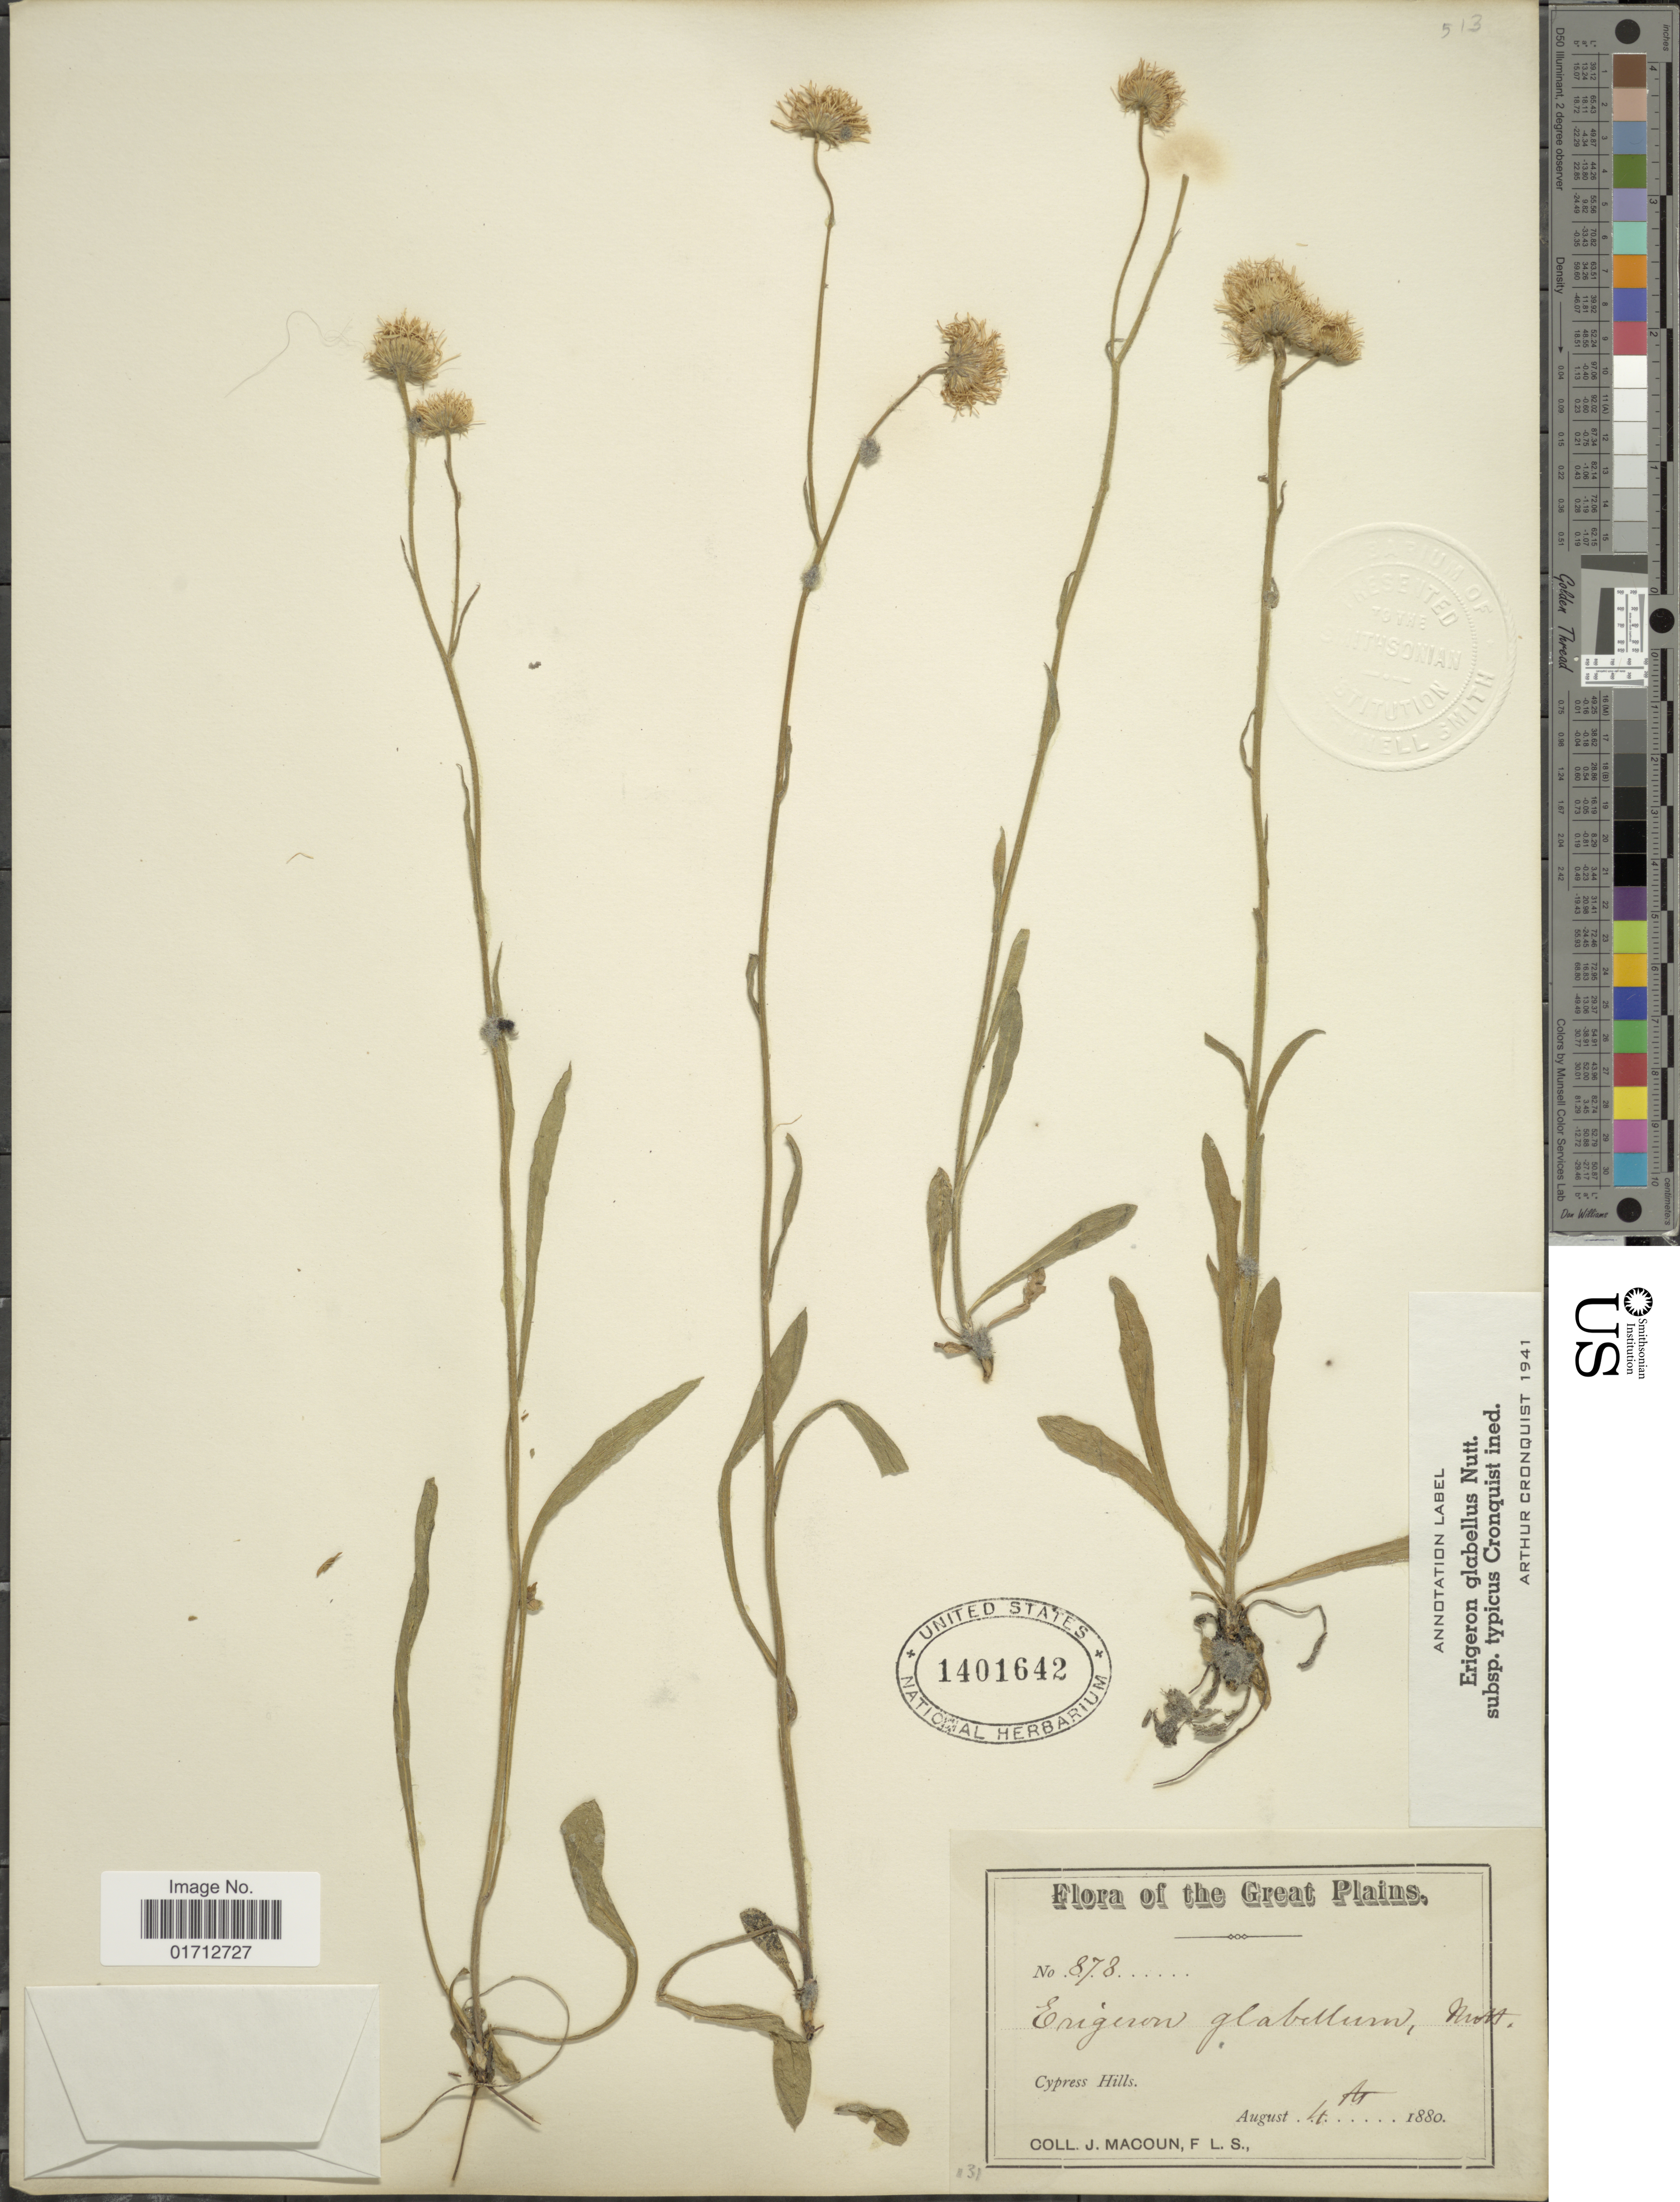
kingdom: Plantae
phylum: Tracheophyta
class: Magnoliopsida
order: Asterales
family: Asteraceae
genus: Erigeron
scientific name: Erigeron glabellus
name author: Nutt.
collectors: J. Macoun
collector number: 878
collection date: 1880-08-04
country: Canada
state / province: Northwest Territories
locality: The Great Plains, Cypress Hills.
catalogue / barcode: US 1401642